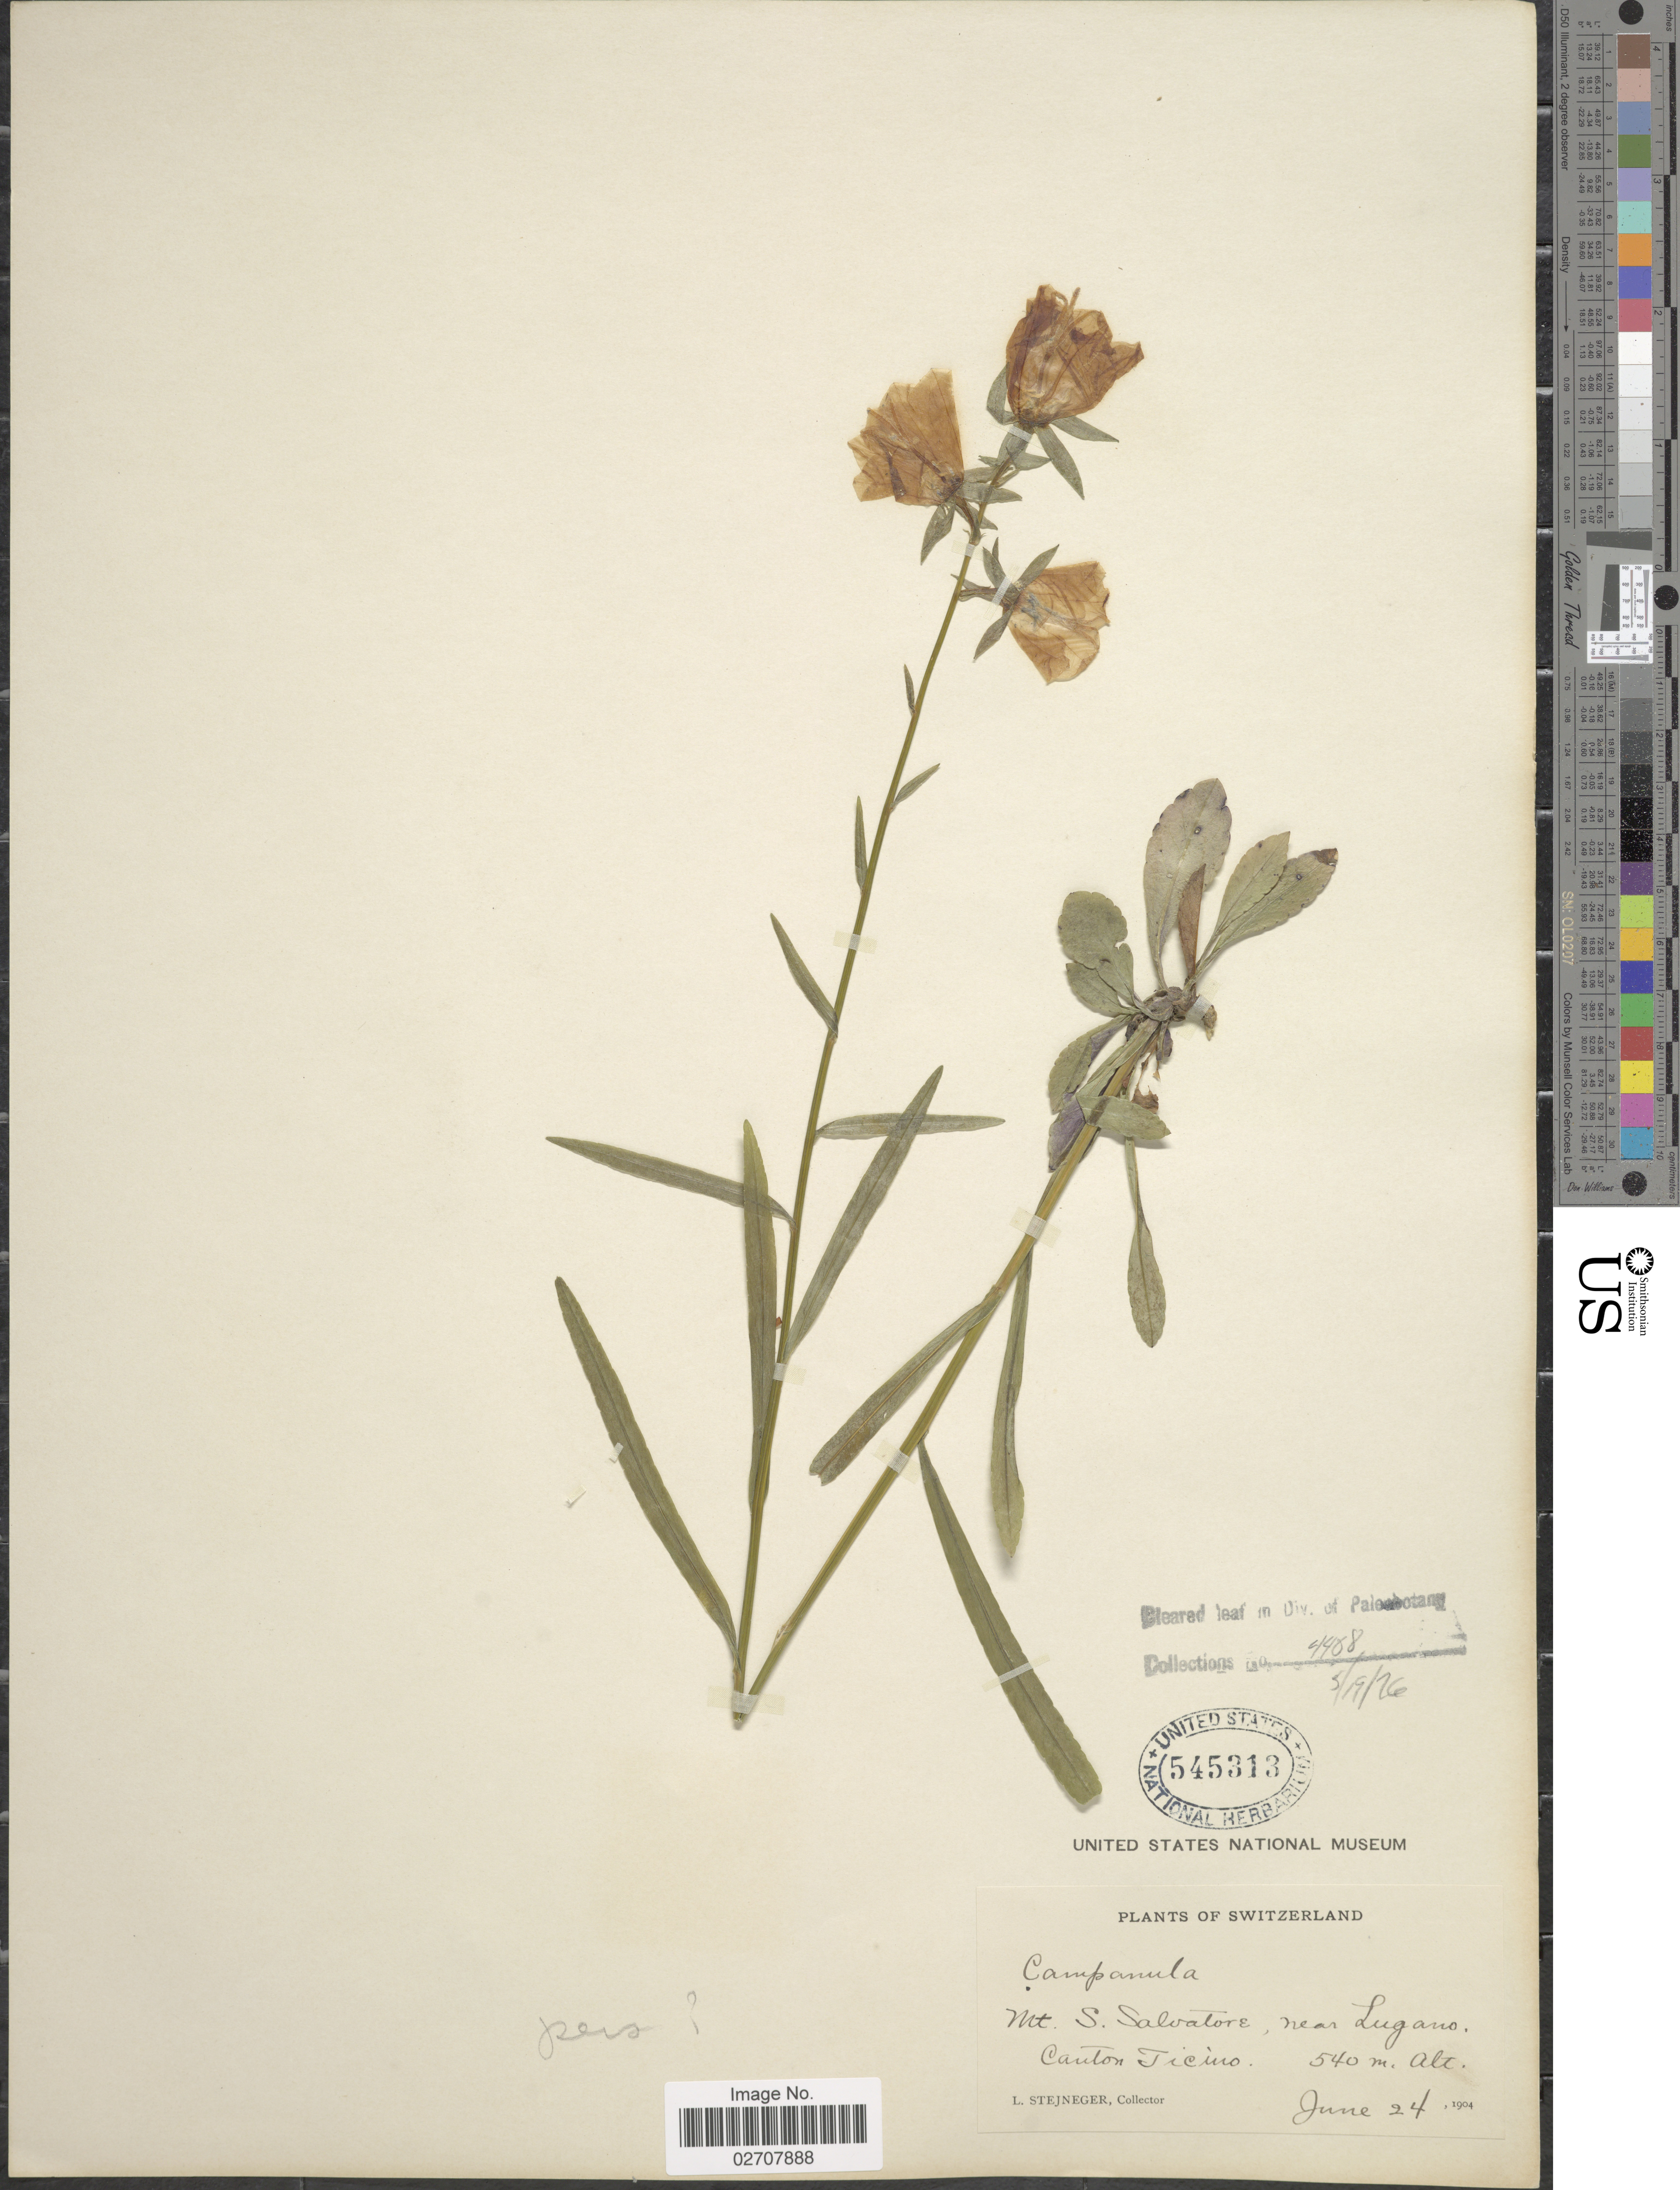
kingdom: Plantae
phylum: Tracheophyta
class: Magnoliopsida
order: Asterales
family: Campanulaceae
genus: Campanula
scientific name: Campanula persicifolia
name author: L.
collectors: L. Stejneger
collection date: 1904-06-24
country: Switzerland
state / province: Ticino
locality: Mt. S. Salvatore, near Lugano, Canton Ticino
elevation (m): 540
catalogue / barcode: US 545313